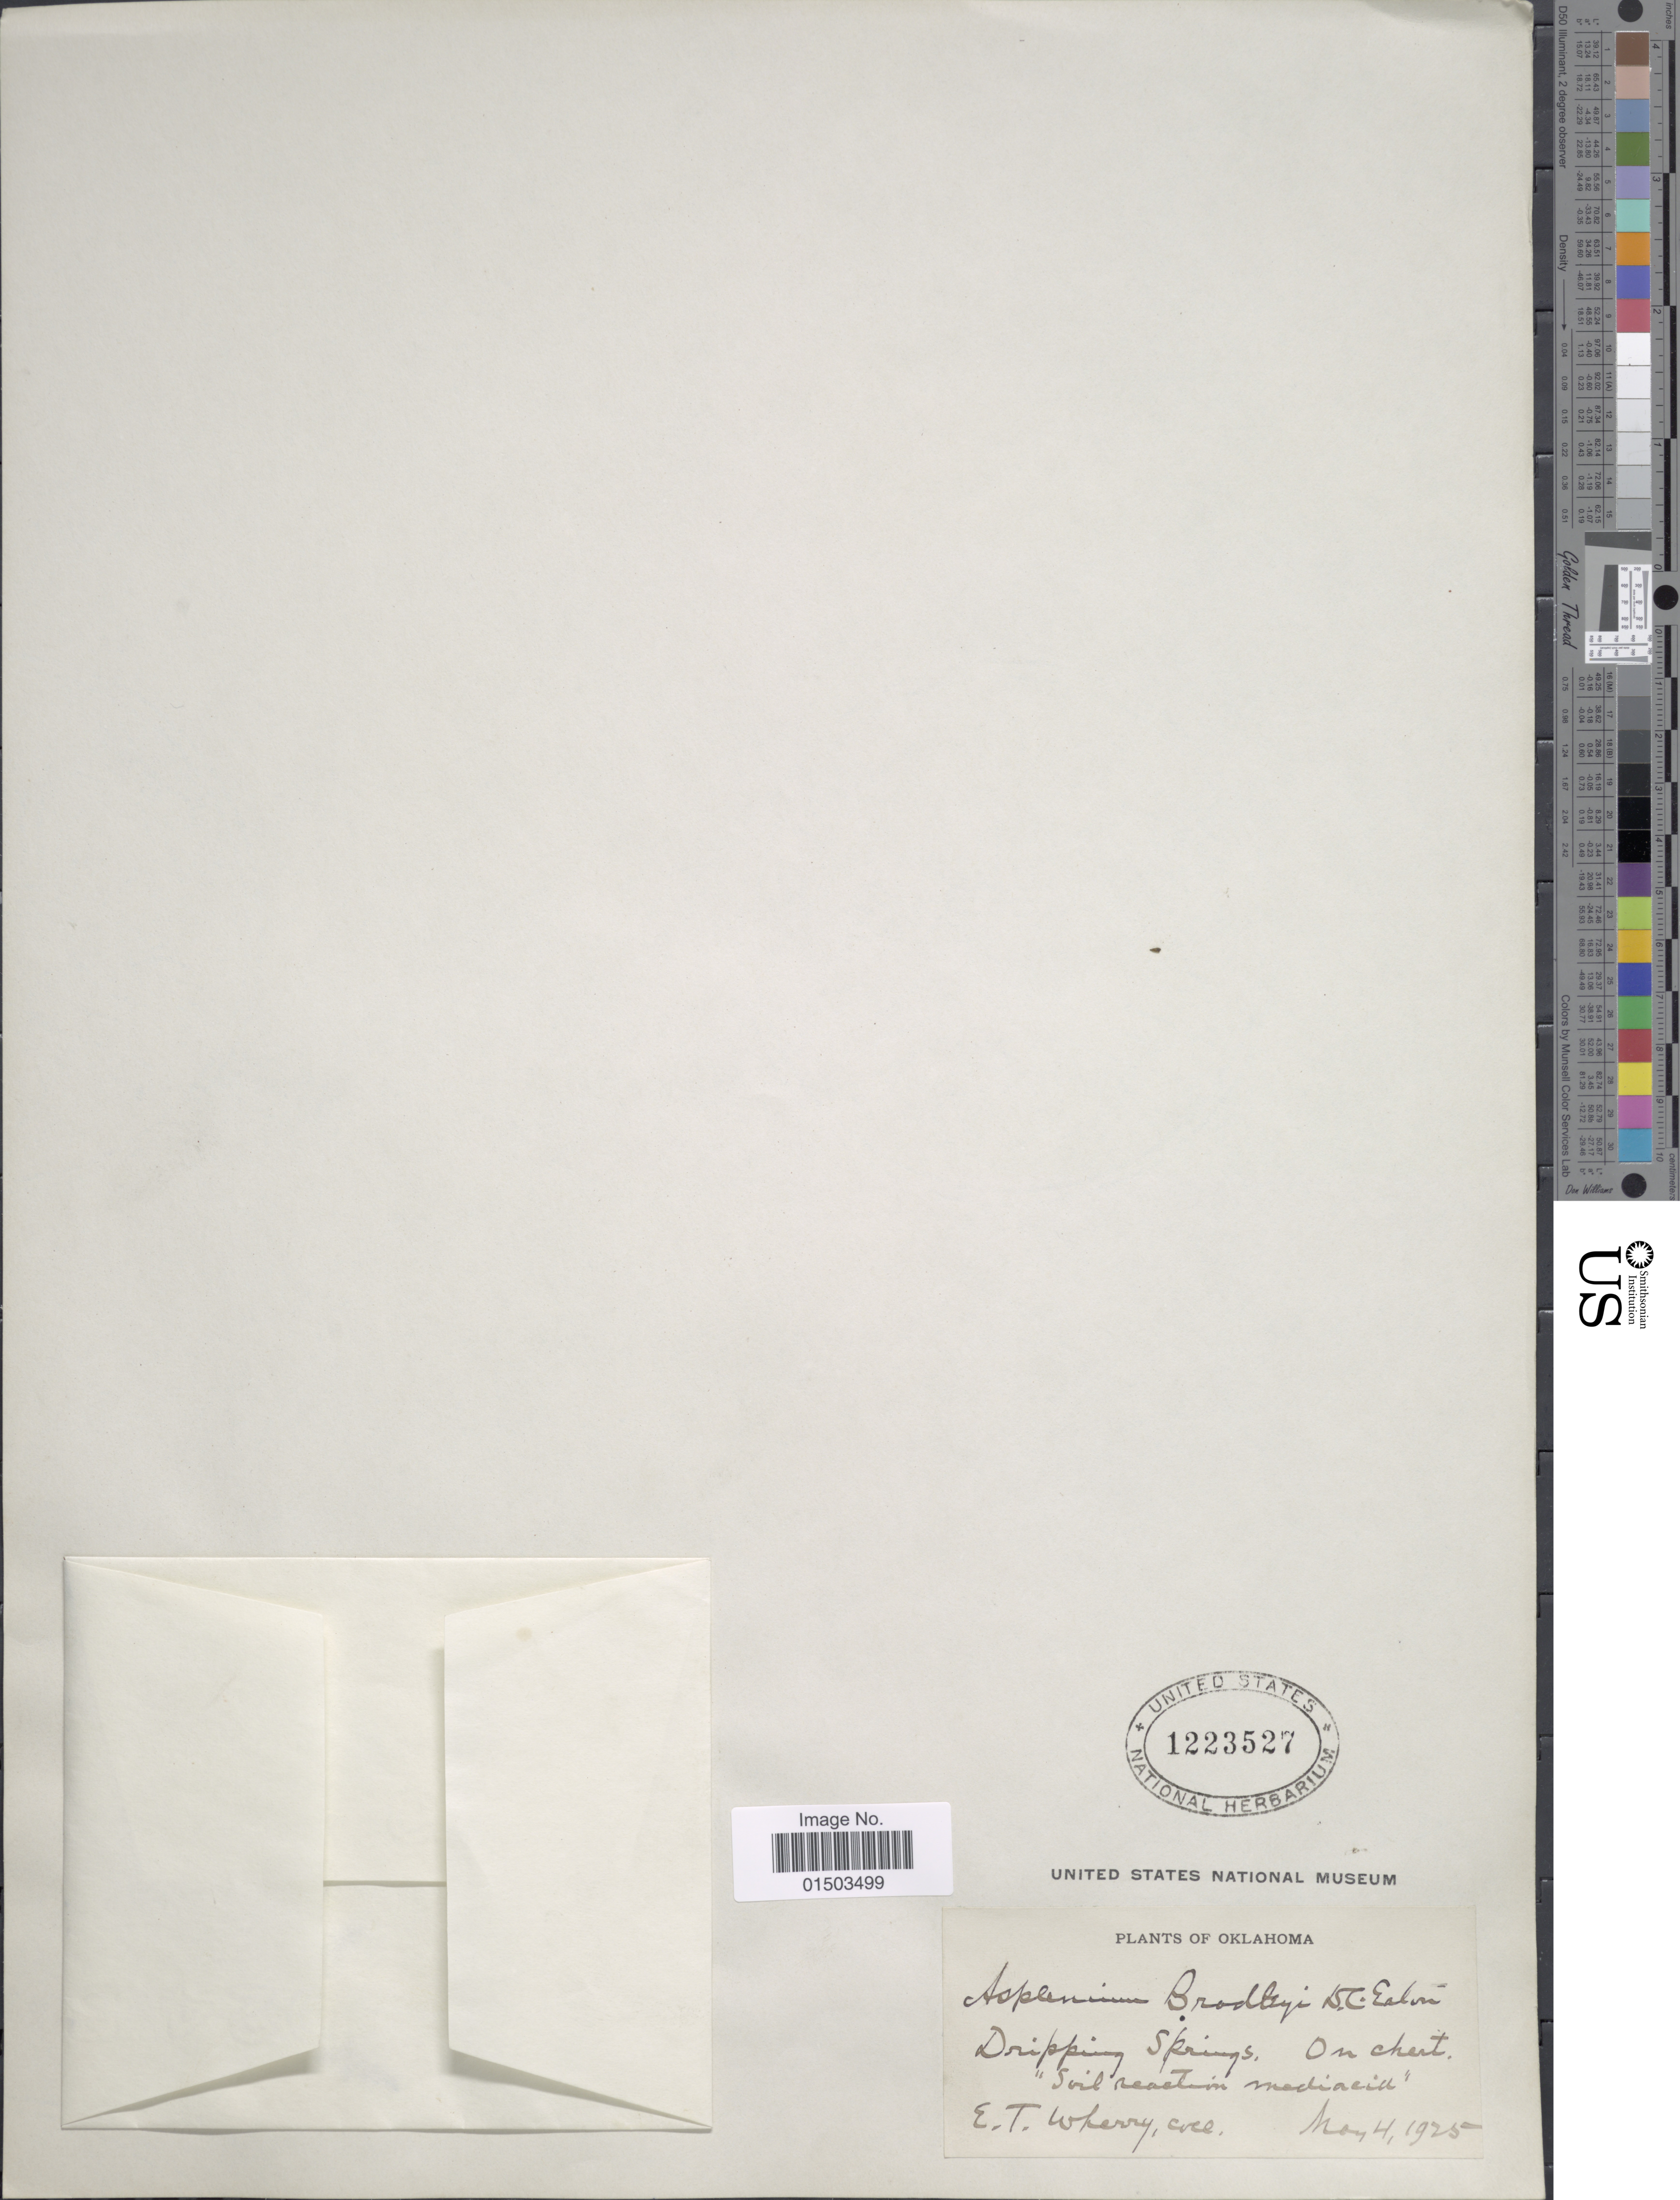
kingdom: Plantae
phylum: Tracheophyta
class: Polypodiopsida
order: Polypodiales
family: Aspleniaceae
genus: Asplenium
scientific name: Asplenium bradleyi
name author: D.C. Eaton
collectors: E. T. Wherry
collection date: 1925-05-04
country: United States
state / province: Oklahoma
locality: Oklahoma. Dripping Springs,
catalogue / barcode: US 1223527